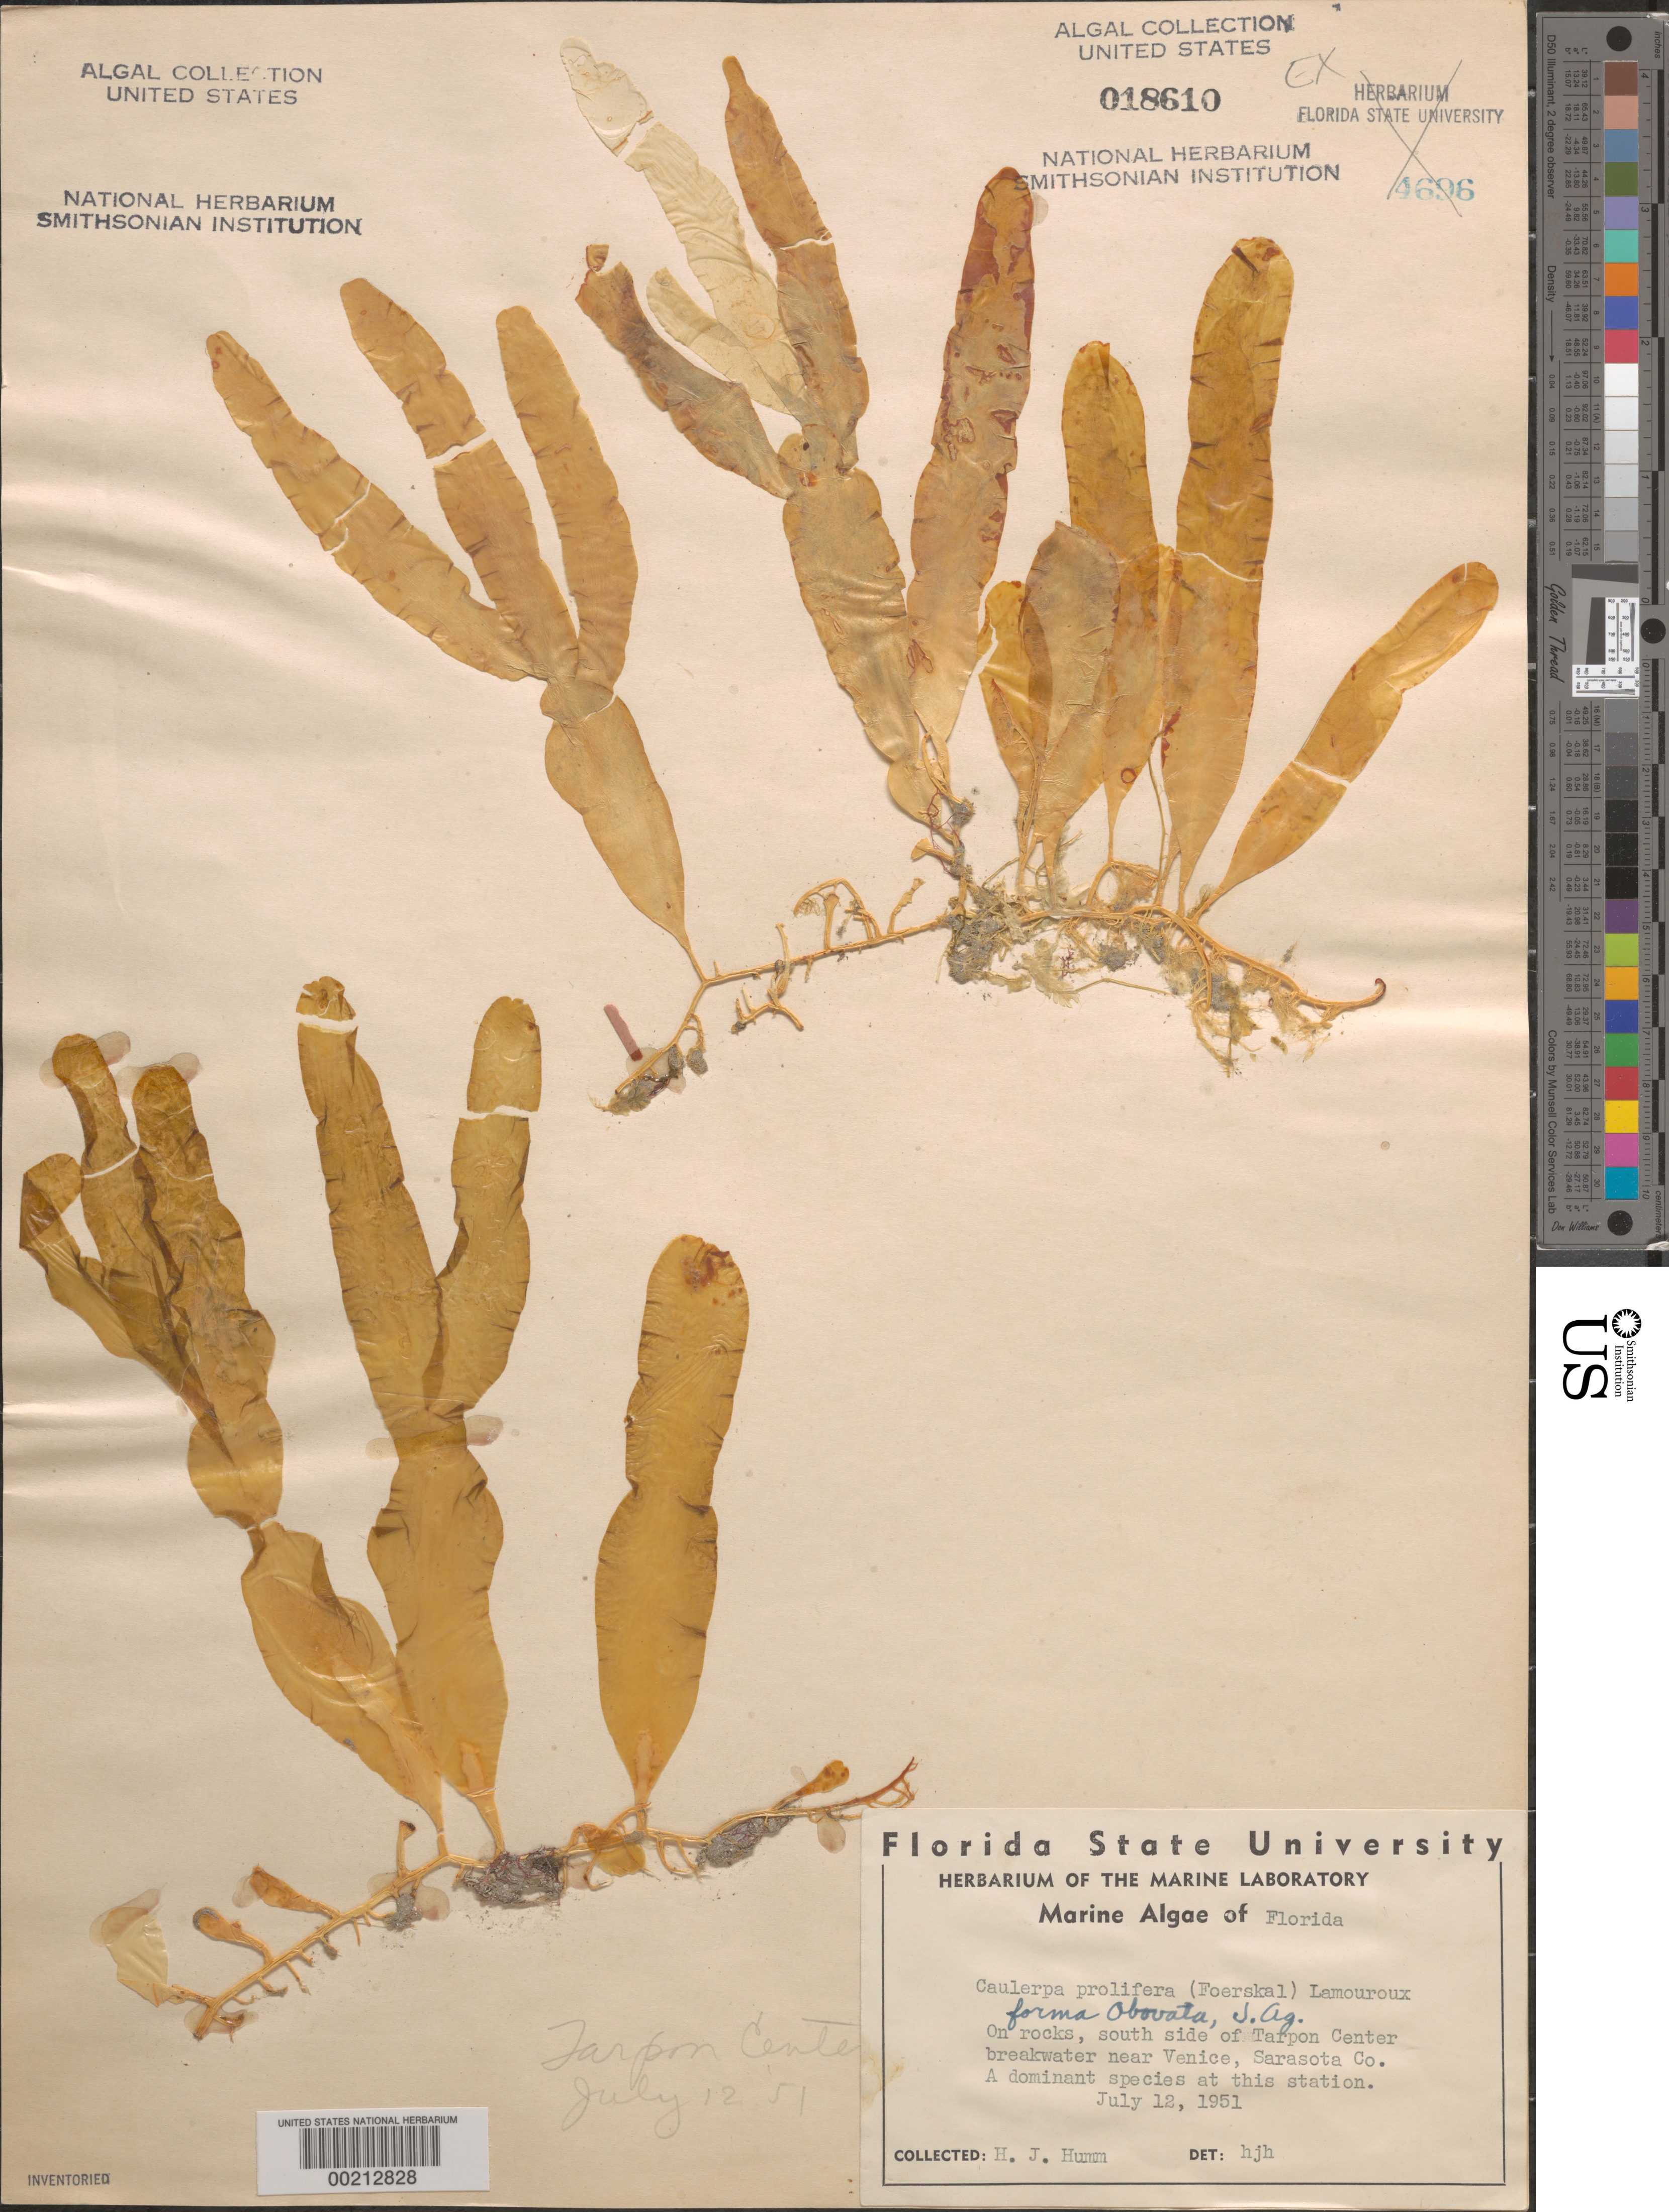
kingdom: Plantae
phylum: Chlorophyta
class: Ulvophyceae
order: Bryopsidales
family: Caulerpaceae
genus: Caulerpa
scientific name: Caulerpa prolifera f. obovata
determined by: Humm, Harold J.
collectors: H. J. Humm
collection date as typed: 12 Jul 1951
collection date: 1951-07-12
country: United States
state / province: Florida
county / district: Sarasota County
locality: Tarpon Center breakwater near Venice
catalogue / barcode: US 18610